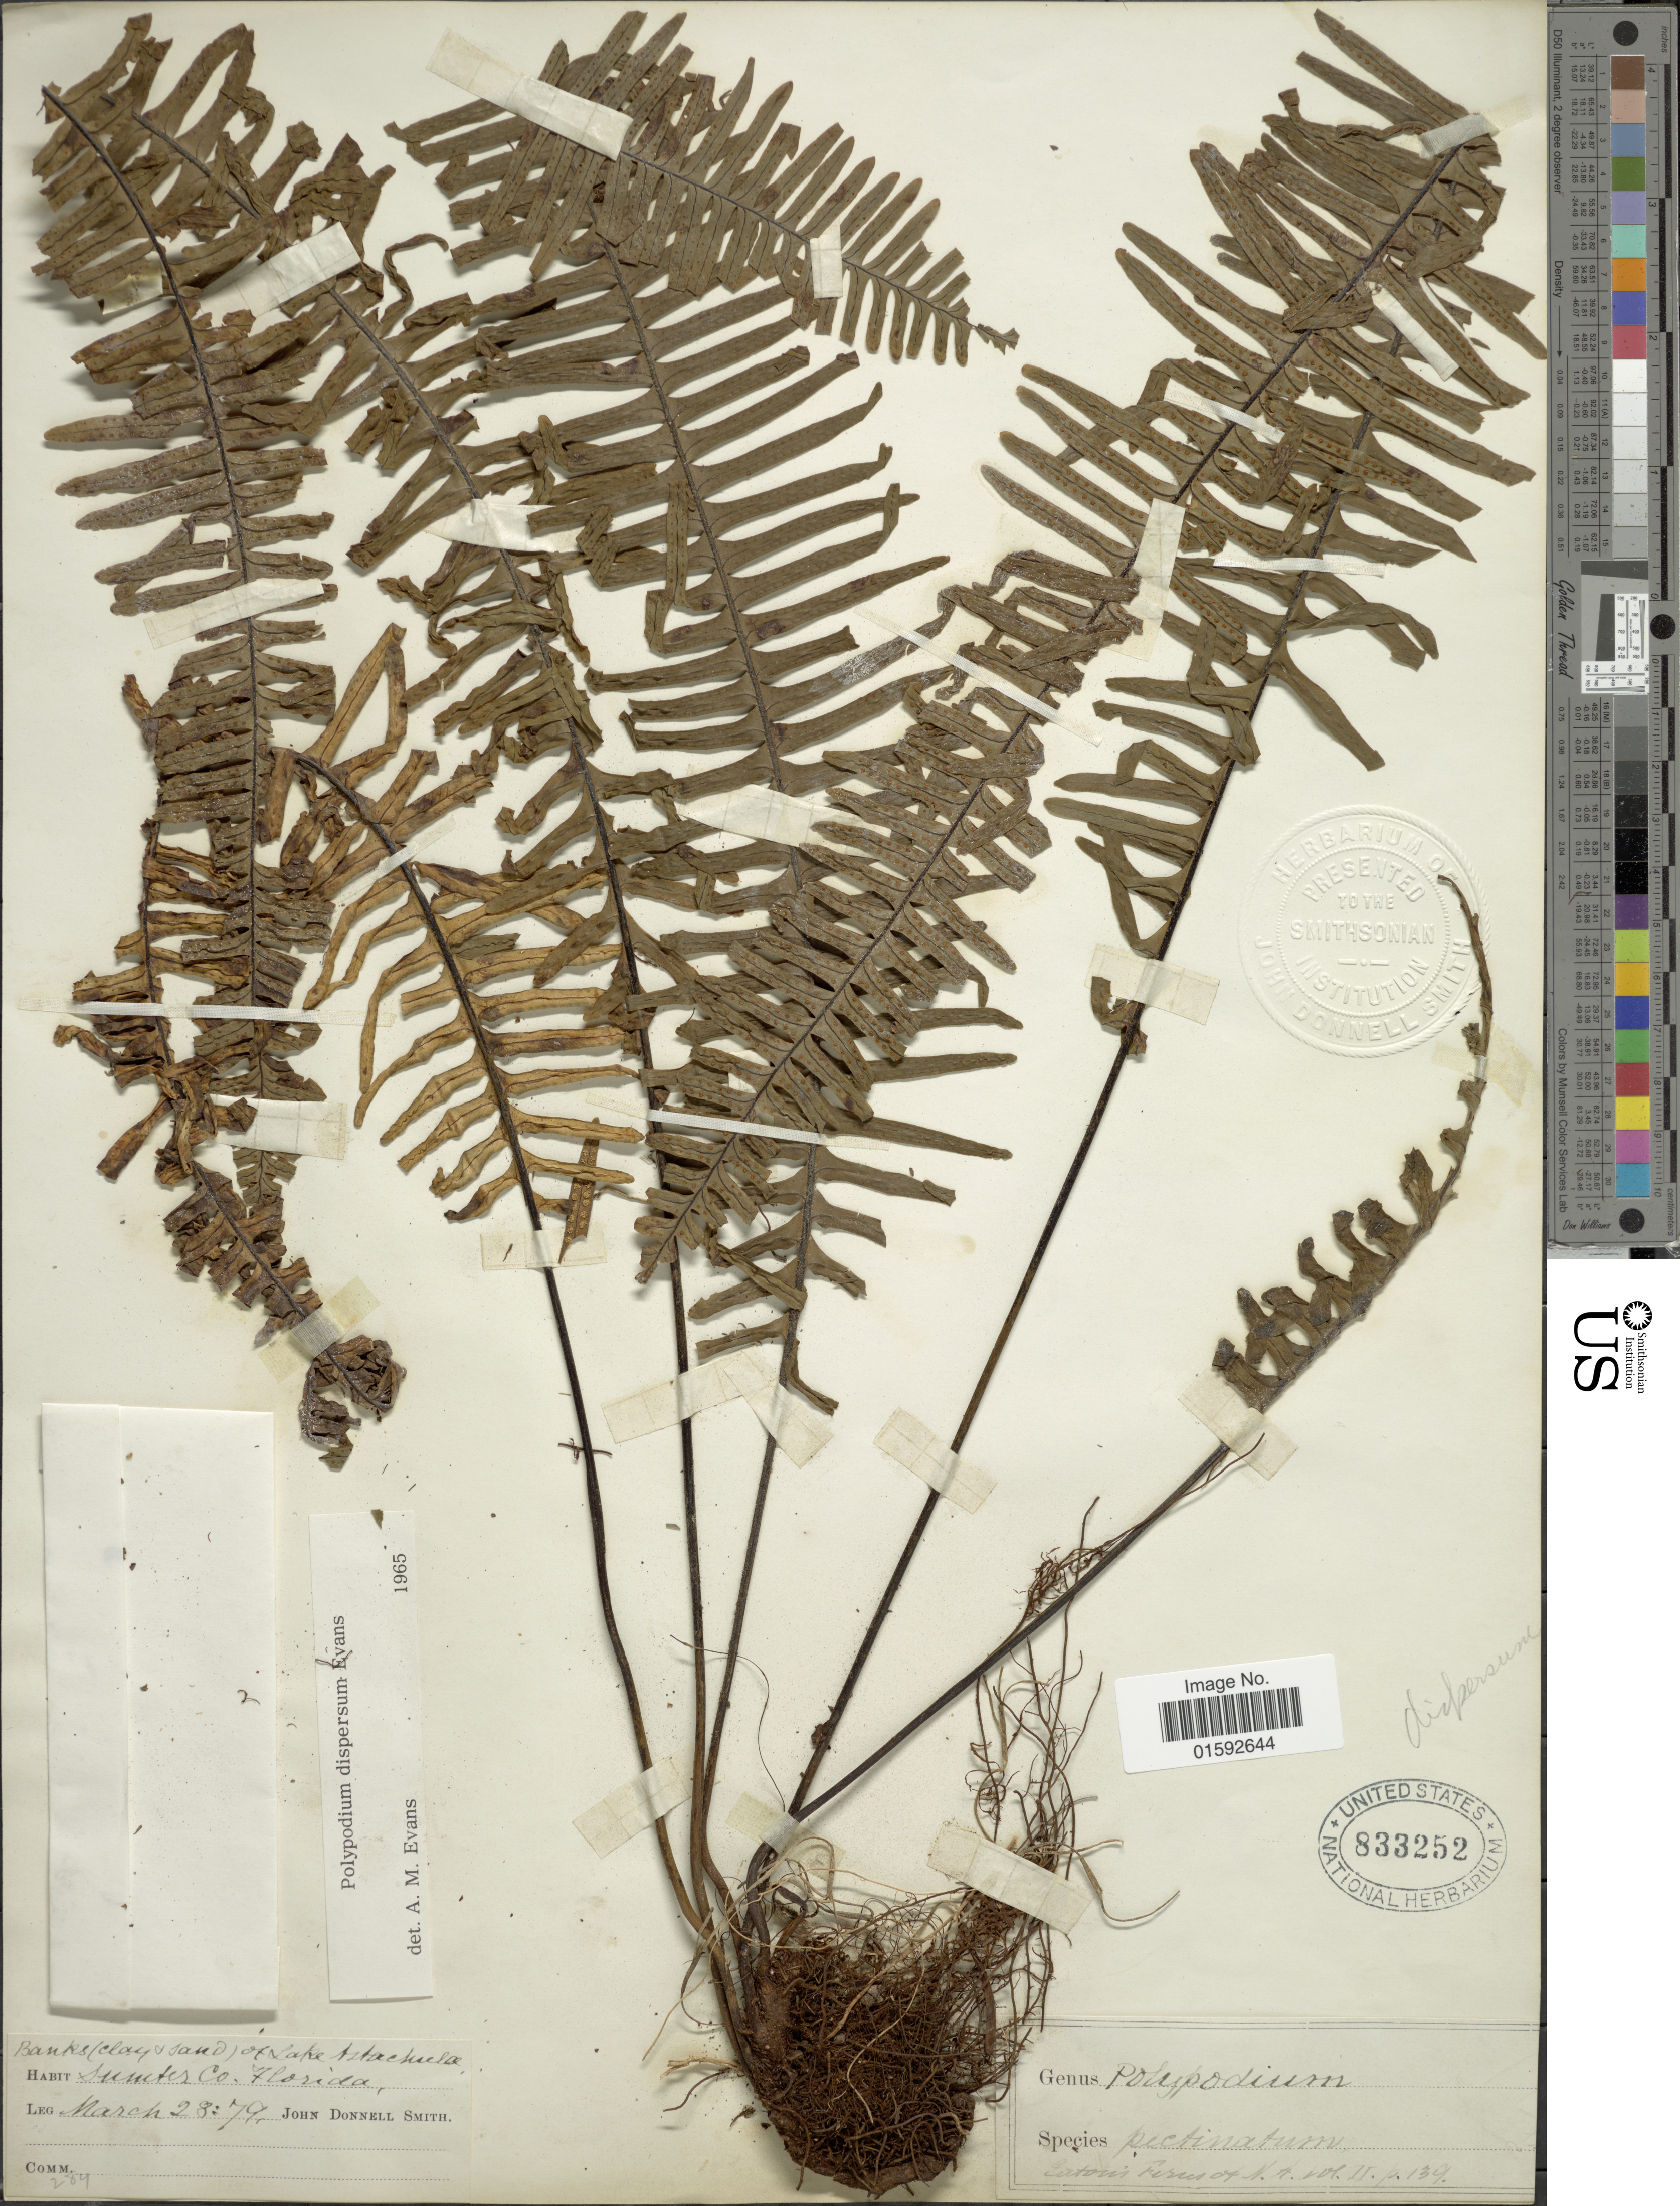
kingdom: Plantae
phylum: Tracheophyta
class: Polypodiopsida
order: Polypodiales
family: Polypodiaceae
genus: Pecluma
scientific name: Pecluma dispersa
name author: (A.M. Evans) M.G. Price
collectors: J. Donnell Smith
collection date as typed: Transcribed d/m/y: 28/3/79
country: United States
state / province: Florida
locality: Banks (clay & sand) of Lake Astachula, Sumter Co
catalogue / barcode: US 833252